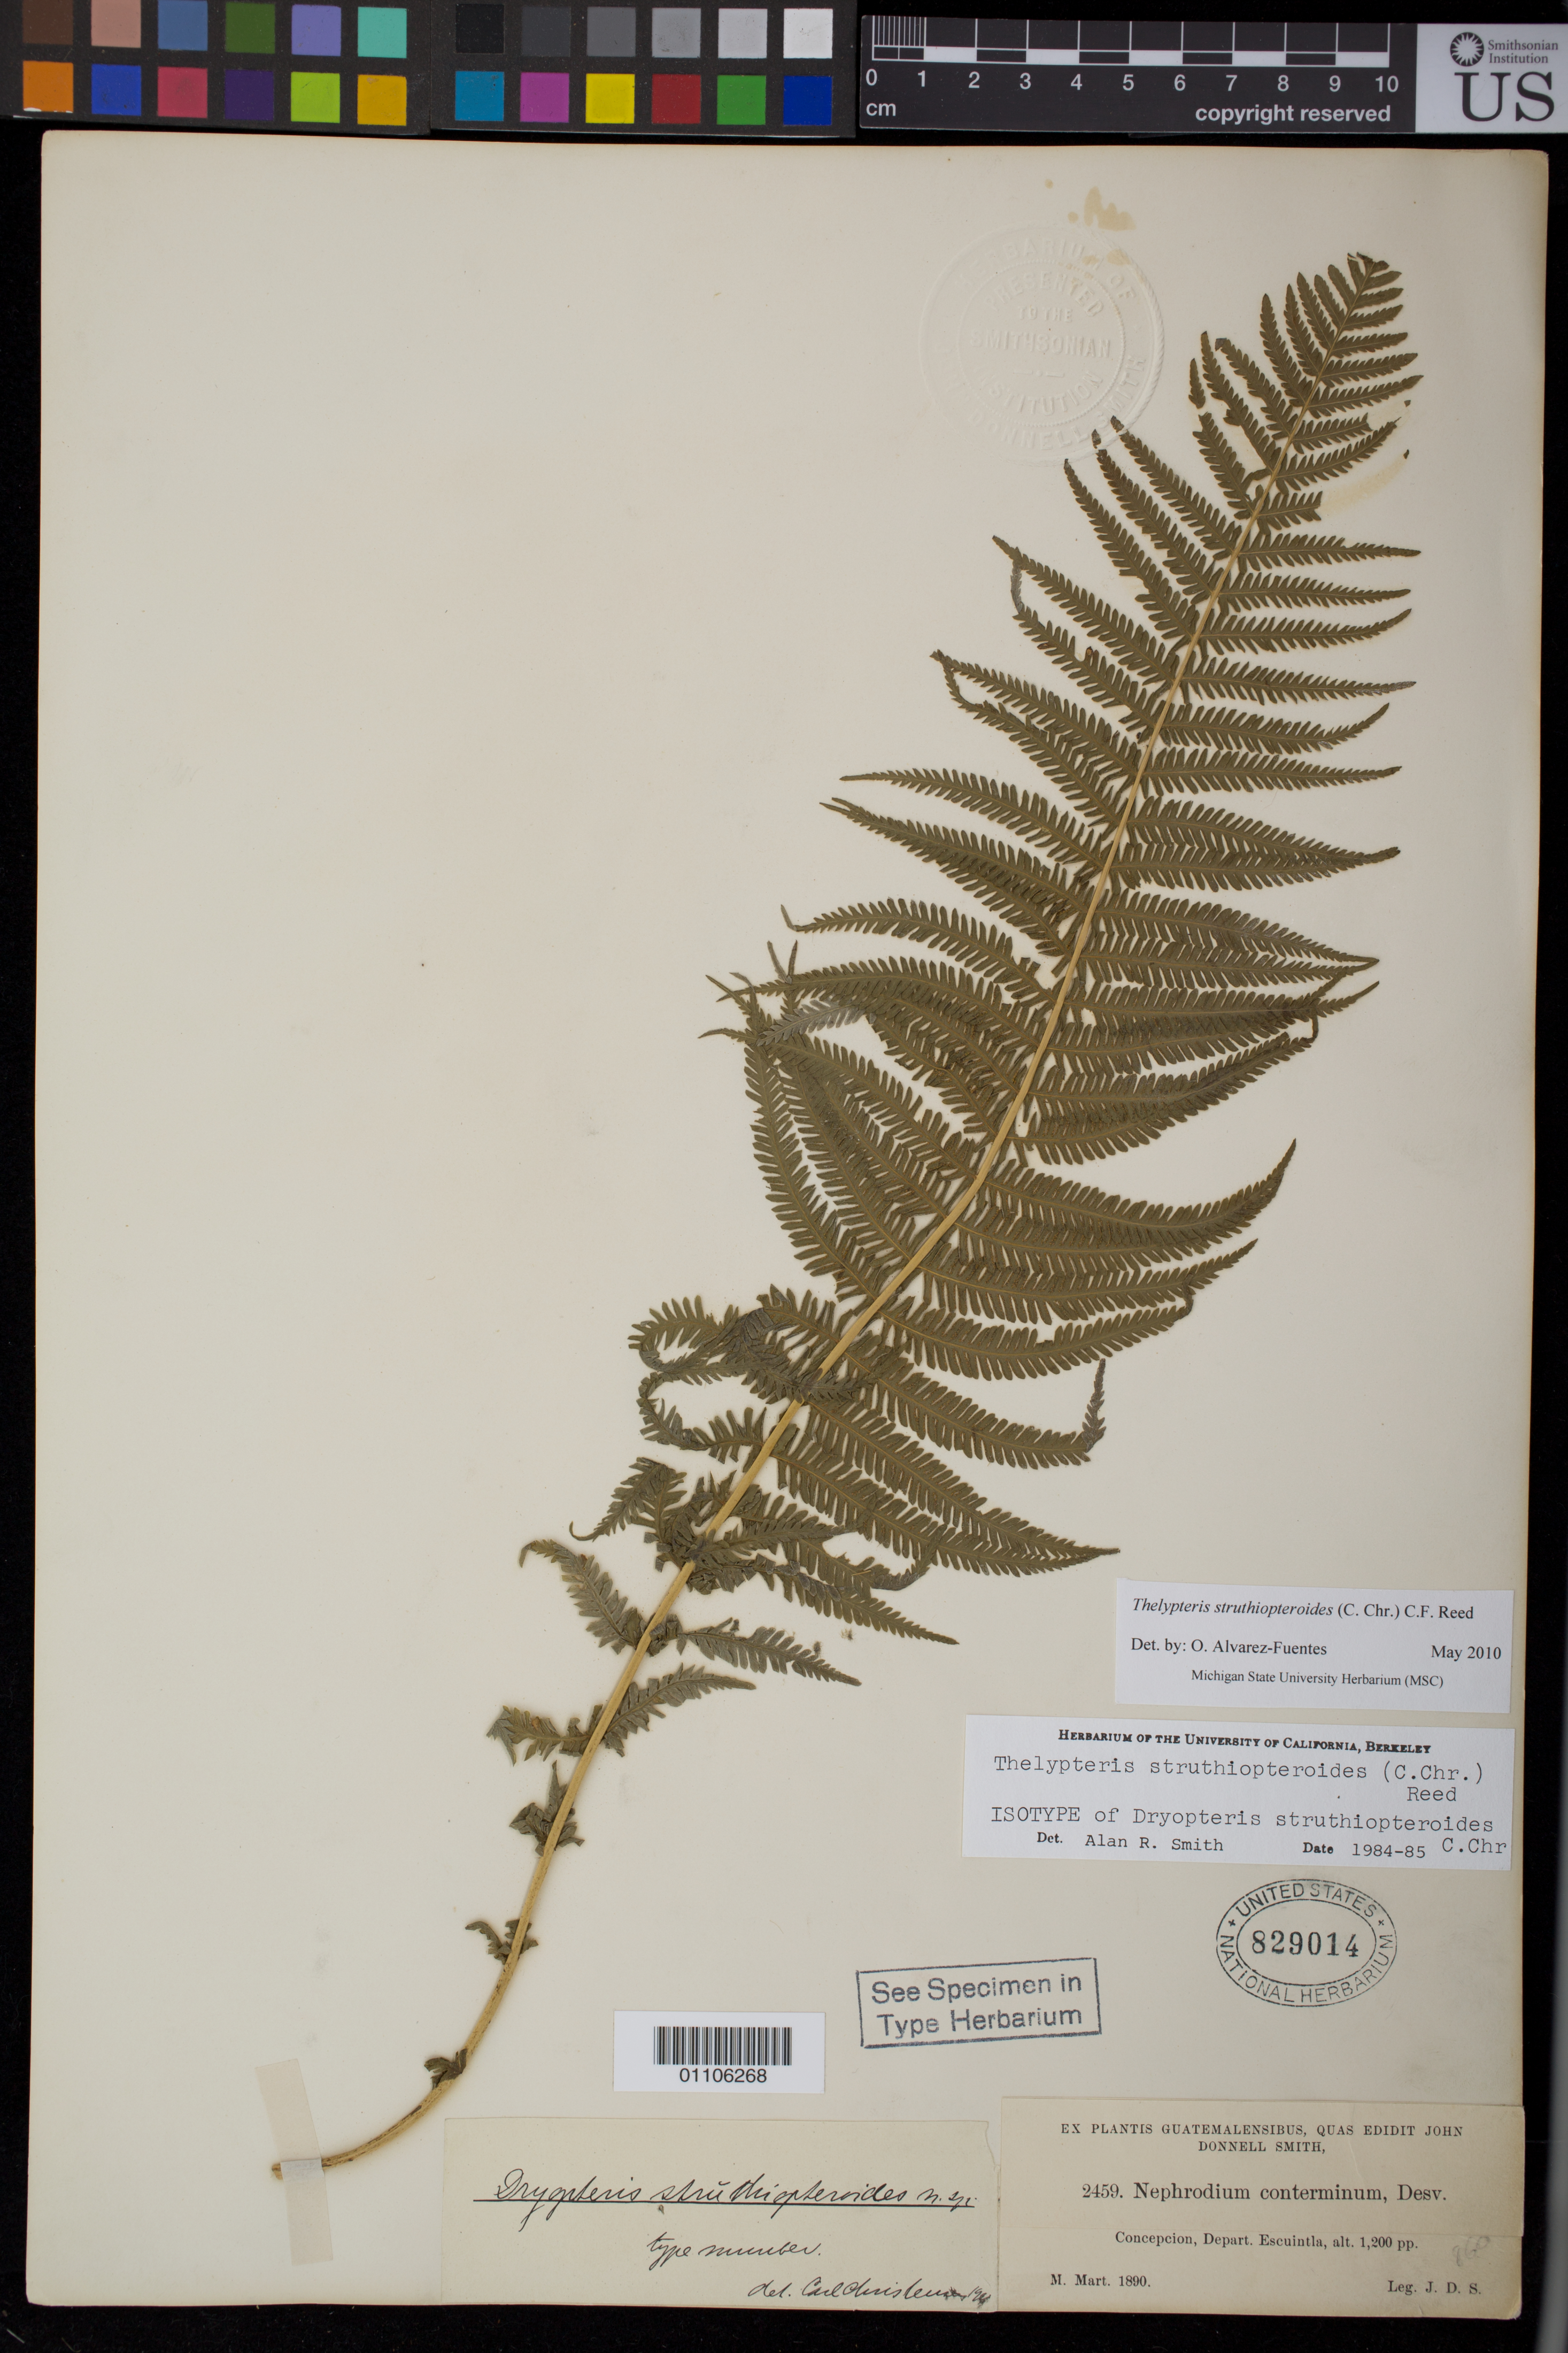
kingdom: Plantae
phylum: Tracheophyta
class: Polypodiopsida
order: Polypodiales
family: Dryopteridaceae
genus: Dryopteris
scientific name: Dryopteris struthiopteroides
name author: C. Chr.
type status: Isotype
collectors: J. Donnell Smith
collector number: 2459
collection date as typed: Mar 1890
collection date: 1890-03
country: Guatemala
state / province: Escuintla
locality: Concepcion, Depart. Escuintla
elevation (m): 366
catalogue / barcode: US 829014